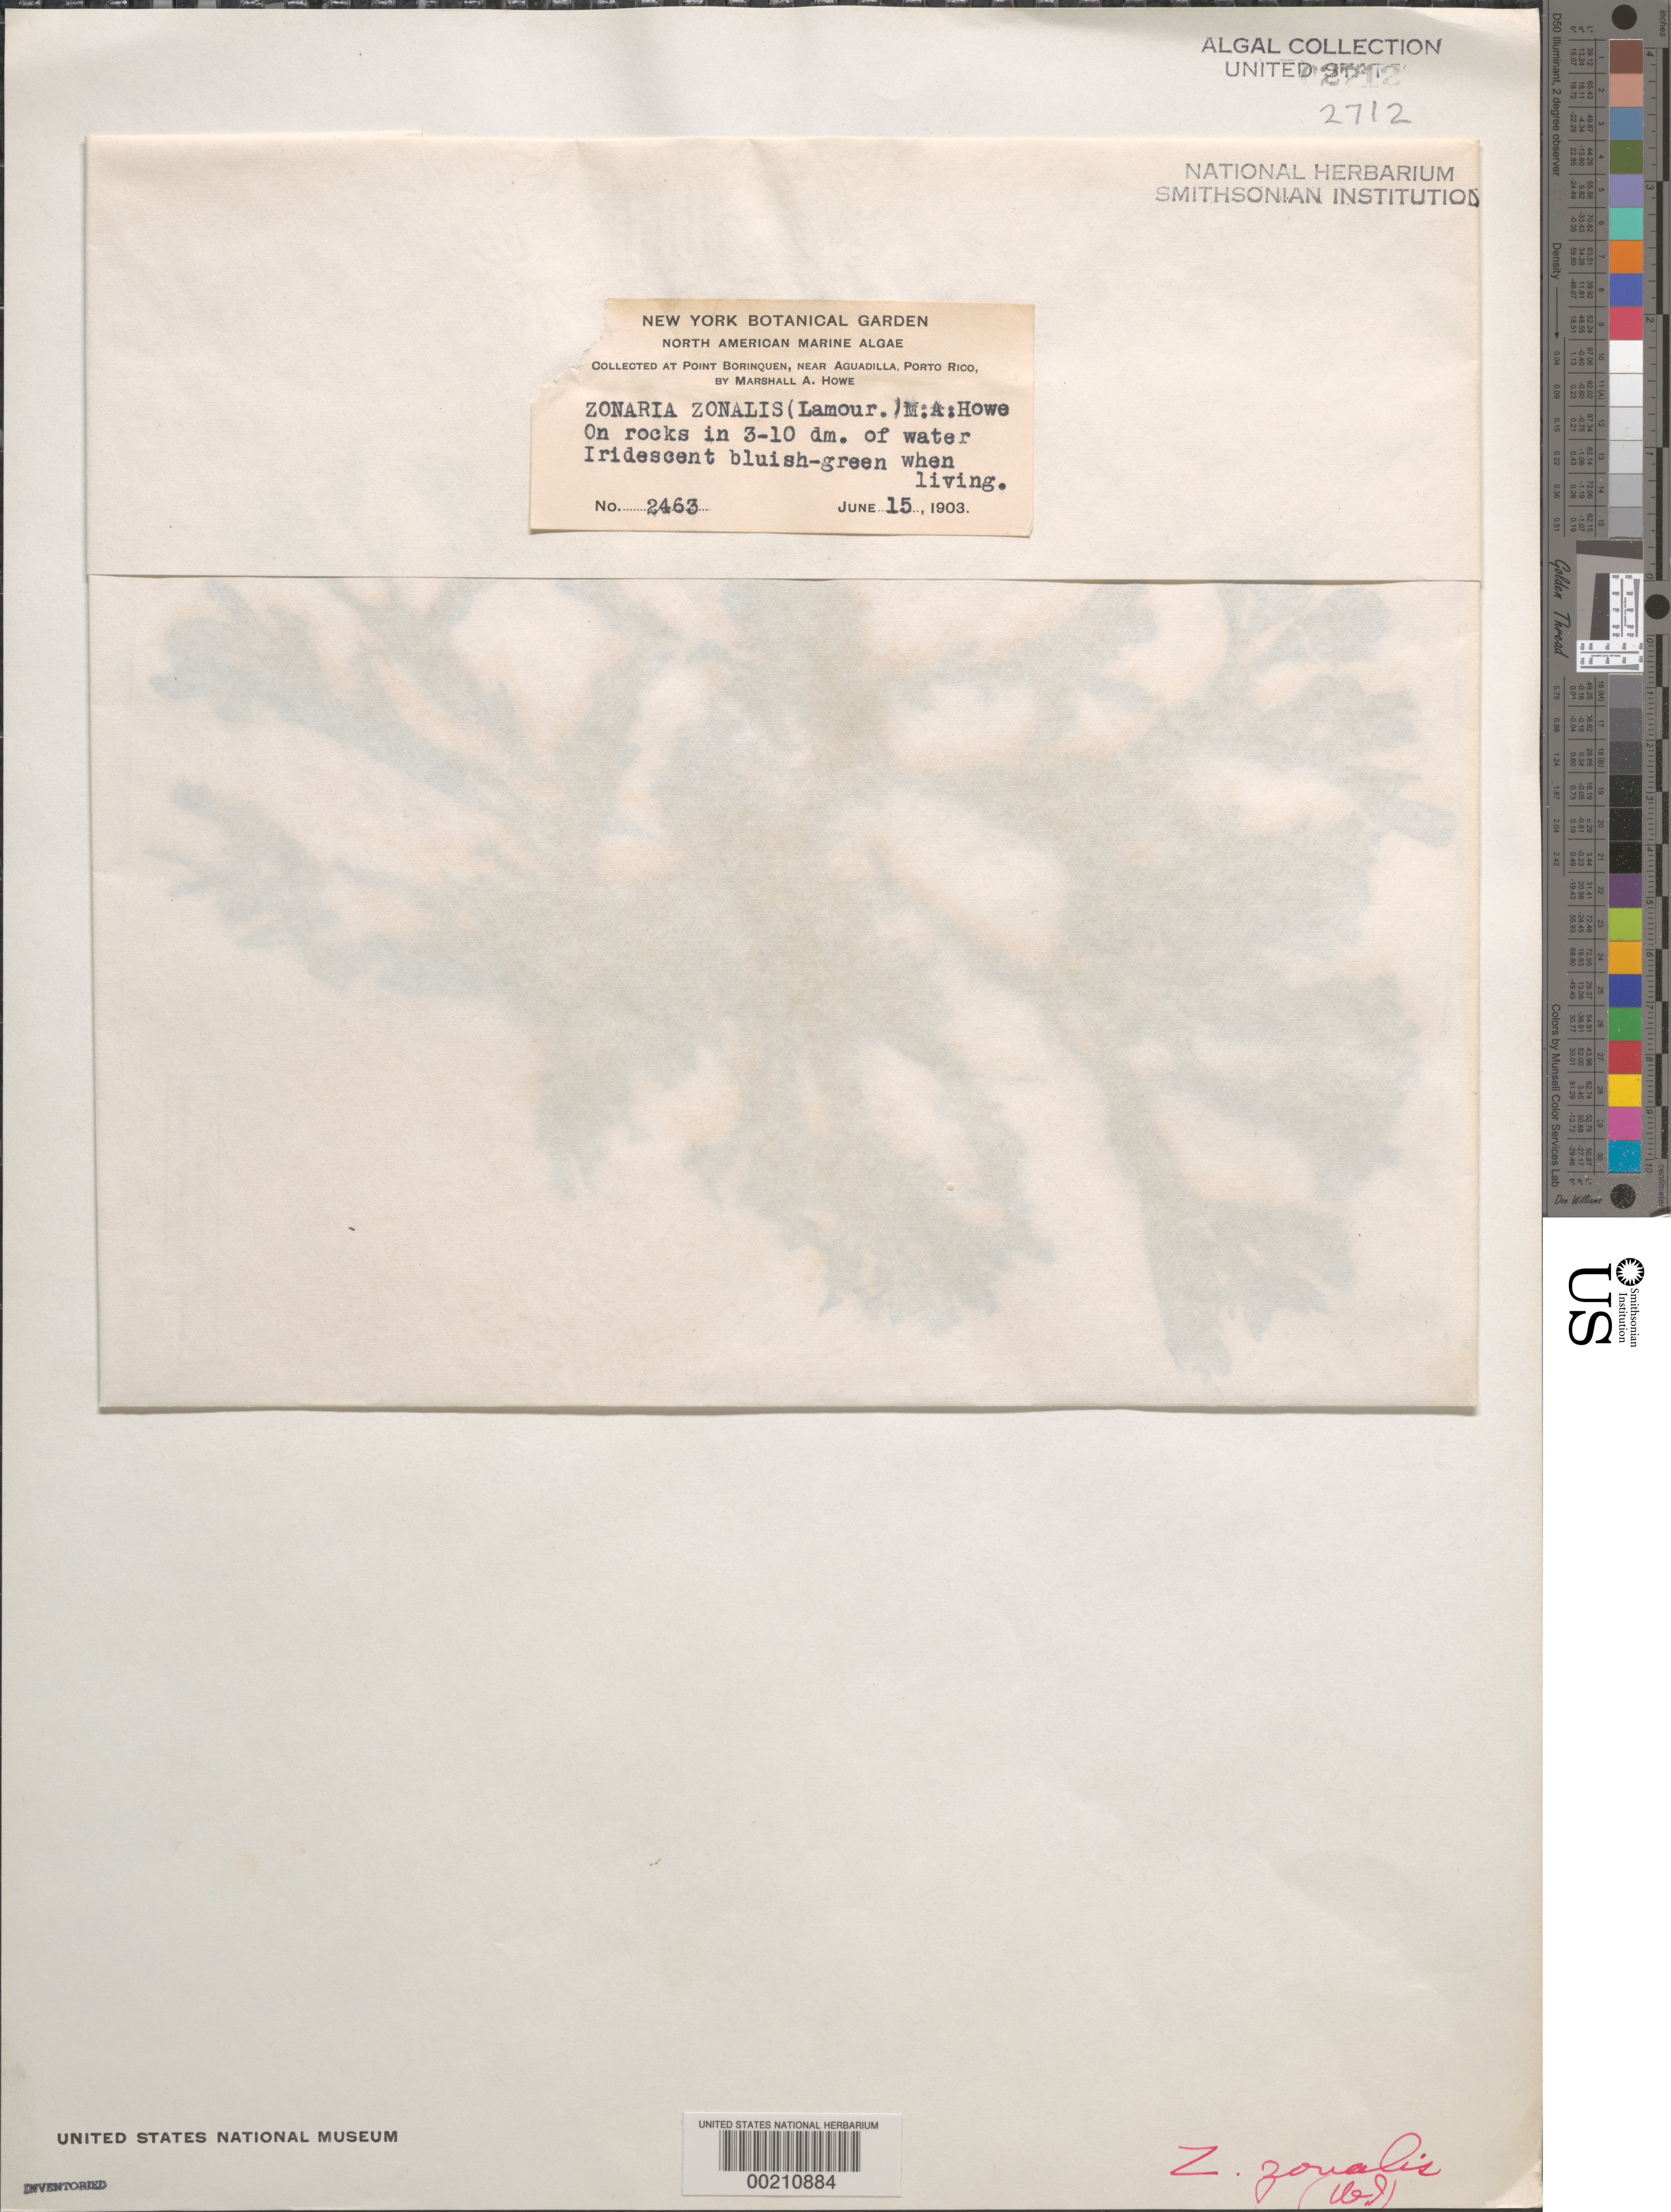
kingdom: Chromista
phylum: Ochrophyta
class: Phaeophyceae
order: Dictyotales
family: Dictyotaceae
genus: Stypopodium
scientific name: Stypopodium zonale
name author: (J.V.Lamouroux) Papenf.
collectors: M. A. Howe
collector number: MAH 2463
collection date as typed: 15 Jun 1903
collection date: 1903-06-15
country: Puerto Rico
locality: Punta borinquen, near aguadilla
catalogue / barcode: US 2712